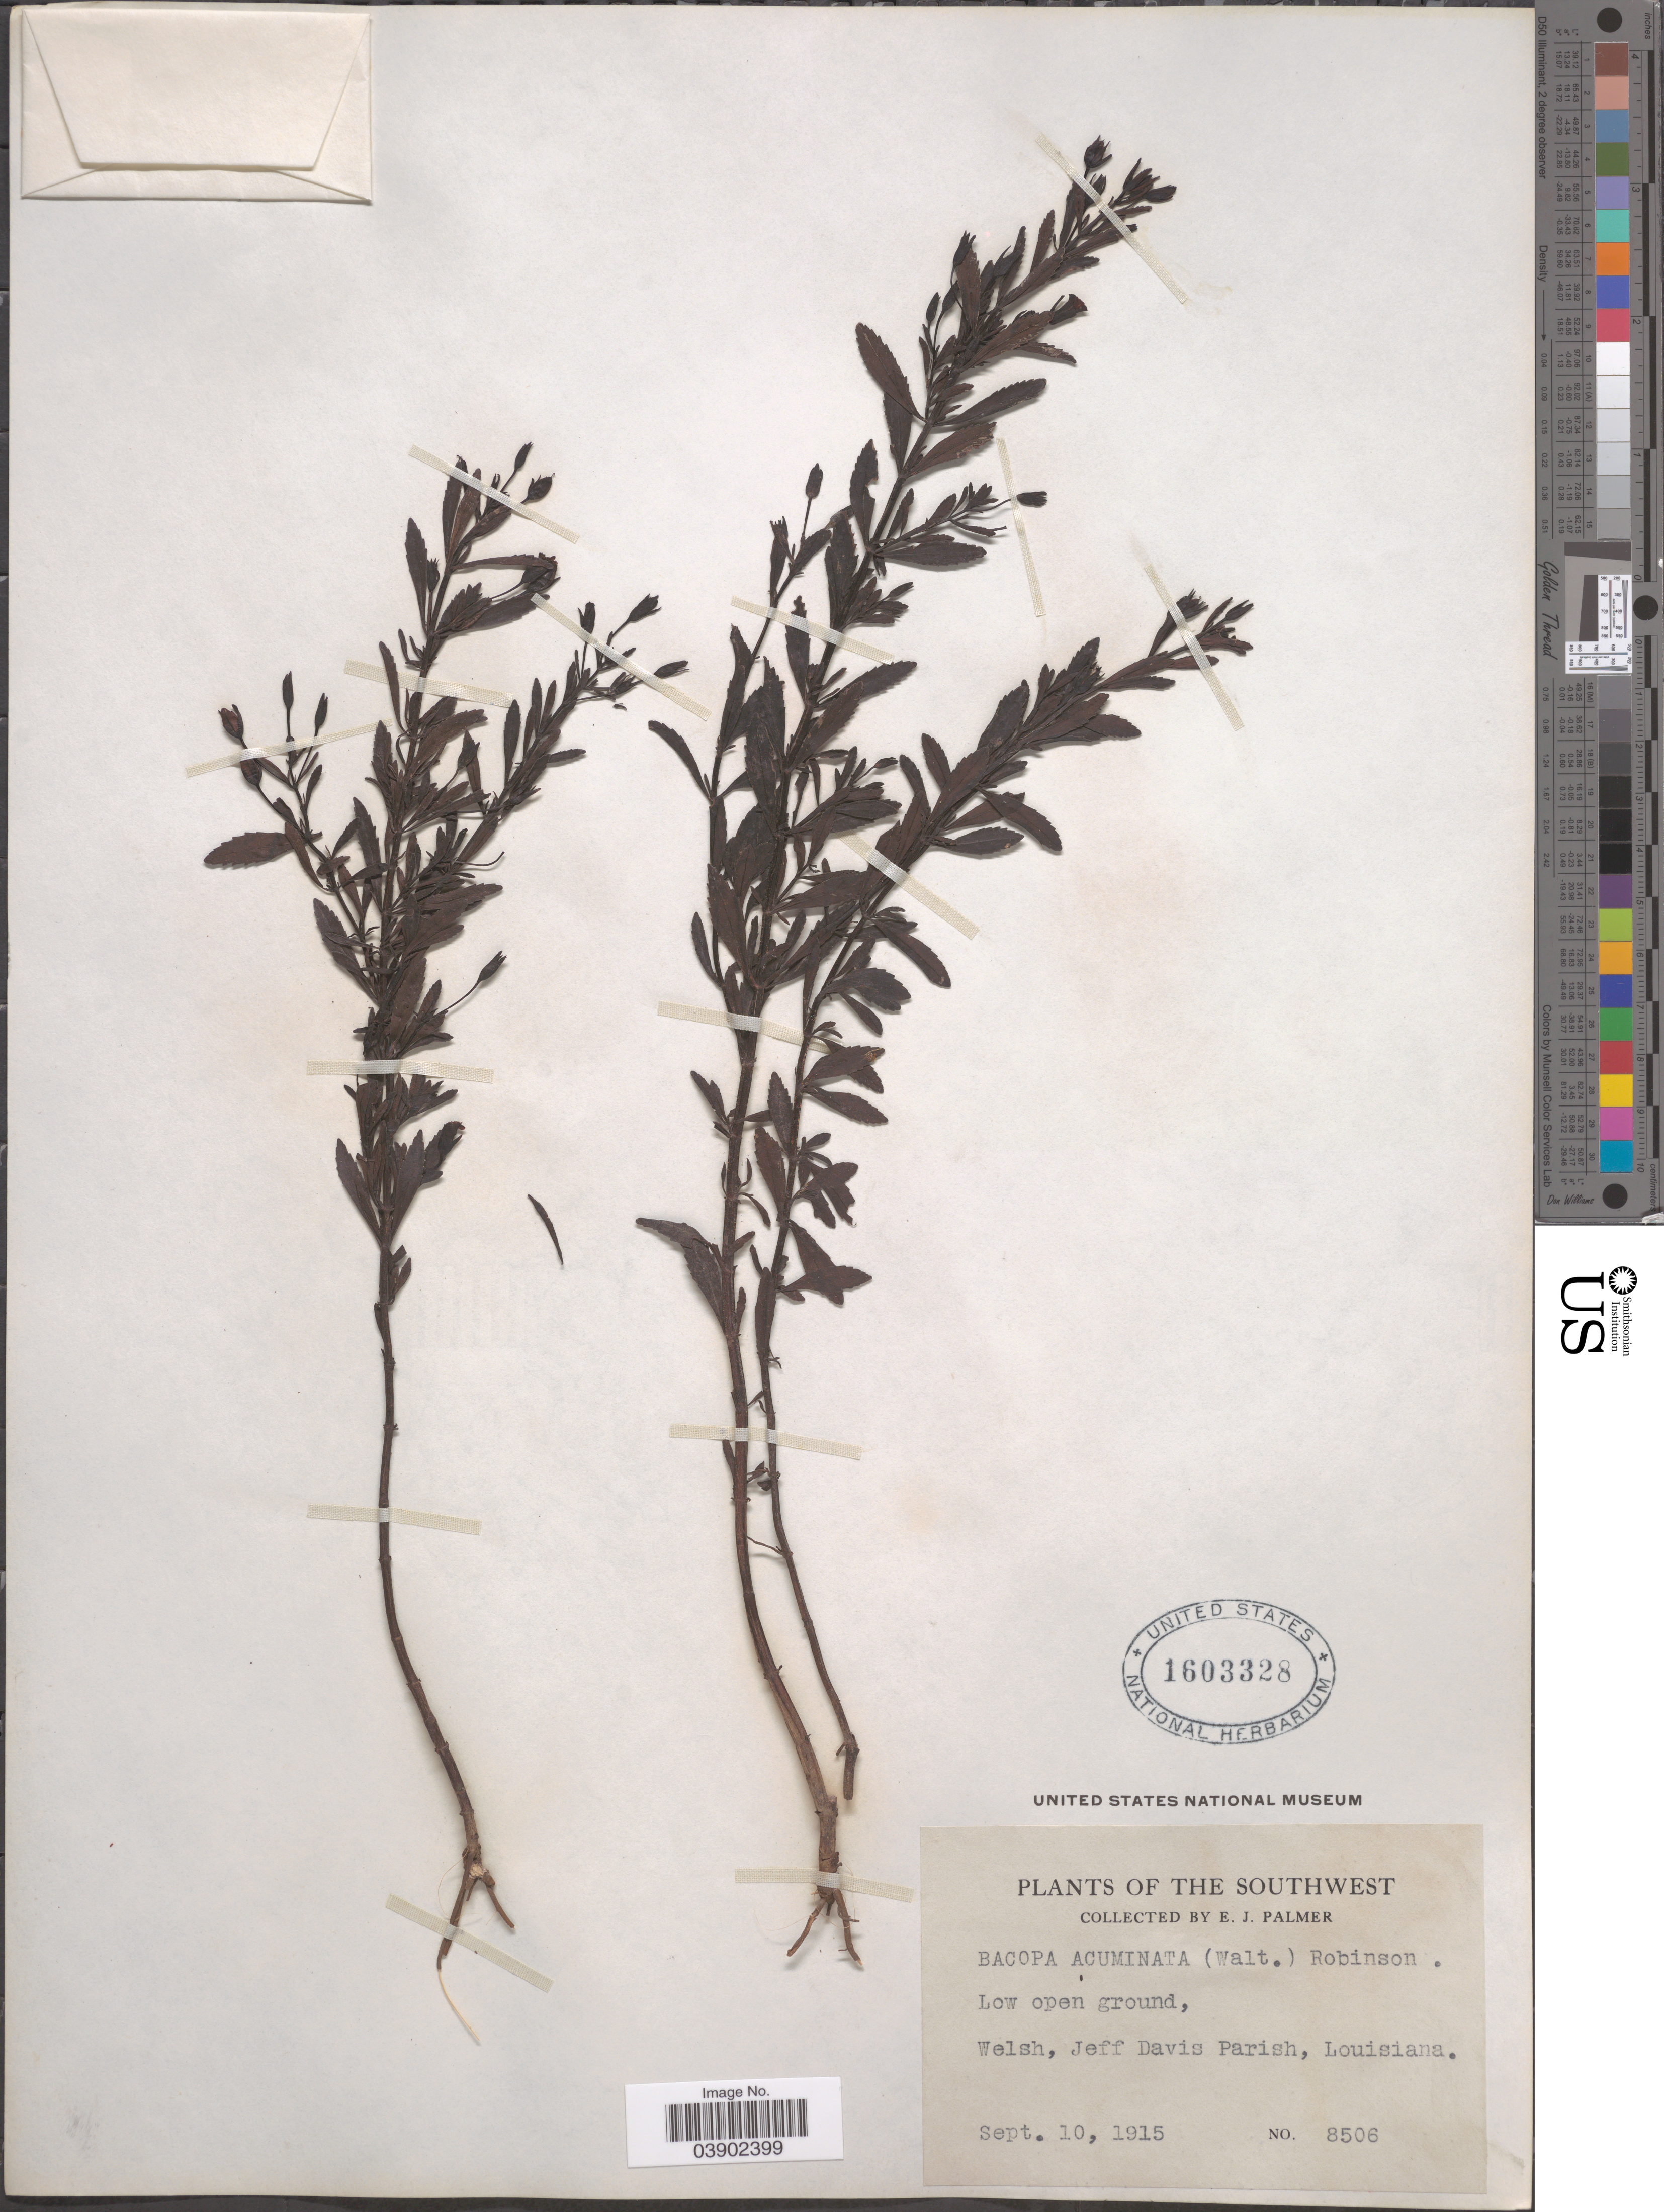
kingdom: Plantae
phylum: Tracheophyta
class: Magnoliopsida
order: Lamiales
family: Plantaginaceae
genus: Mecardonia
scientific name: Mecardonia vandellioides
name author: (Kunth) Pennell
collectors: E. J. Palmer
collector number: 8506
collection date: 1915-09-10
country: United States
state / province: Louisiana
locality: The Southwest. Welsh, Jeff Davis Parish.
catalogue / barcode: US 1603328